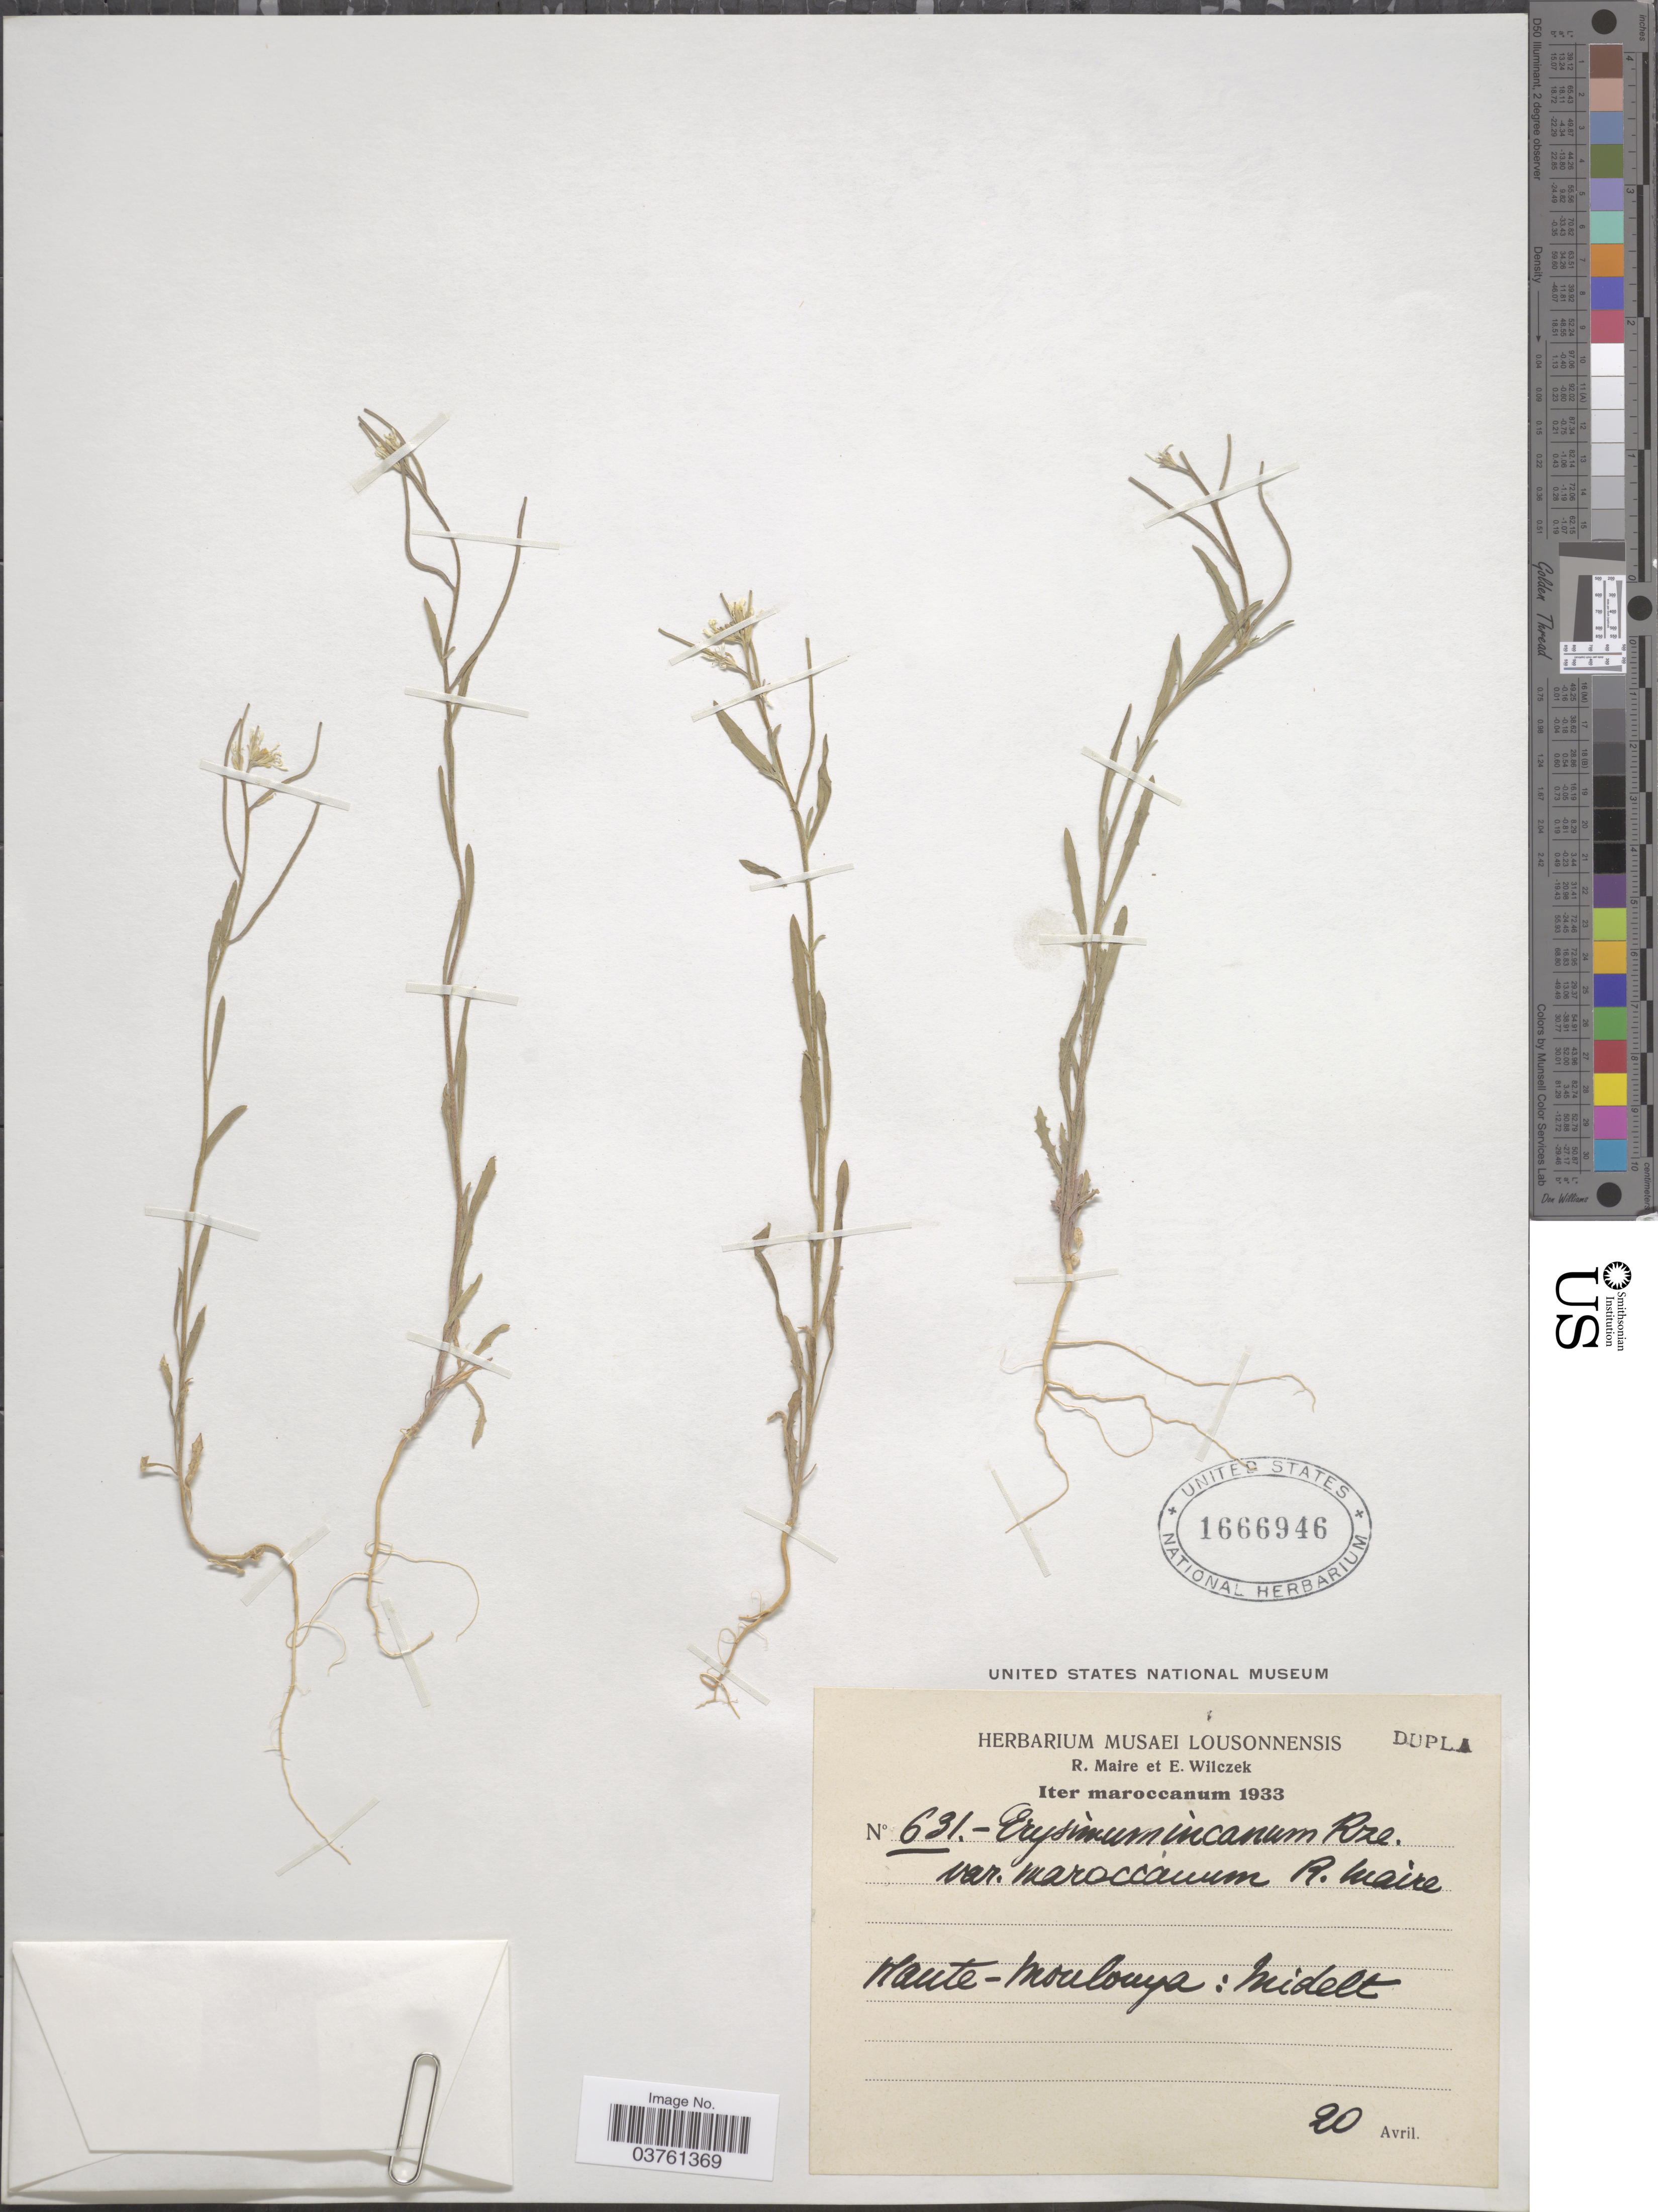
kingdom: Plantae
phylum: Tracheophyta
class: Magnoliopsida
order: Brassicales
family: Brassicaceae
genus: Erysimum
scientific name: Erysimum incanum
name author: Kunze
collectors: R. Maire & E. Wilczek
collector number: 631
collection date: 1933-04-20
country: Morocco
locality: Iter maroccanum. Haute-Moulouya: Midelt.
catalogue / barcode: US 1666946